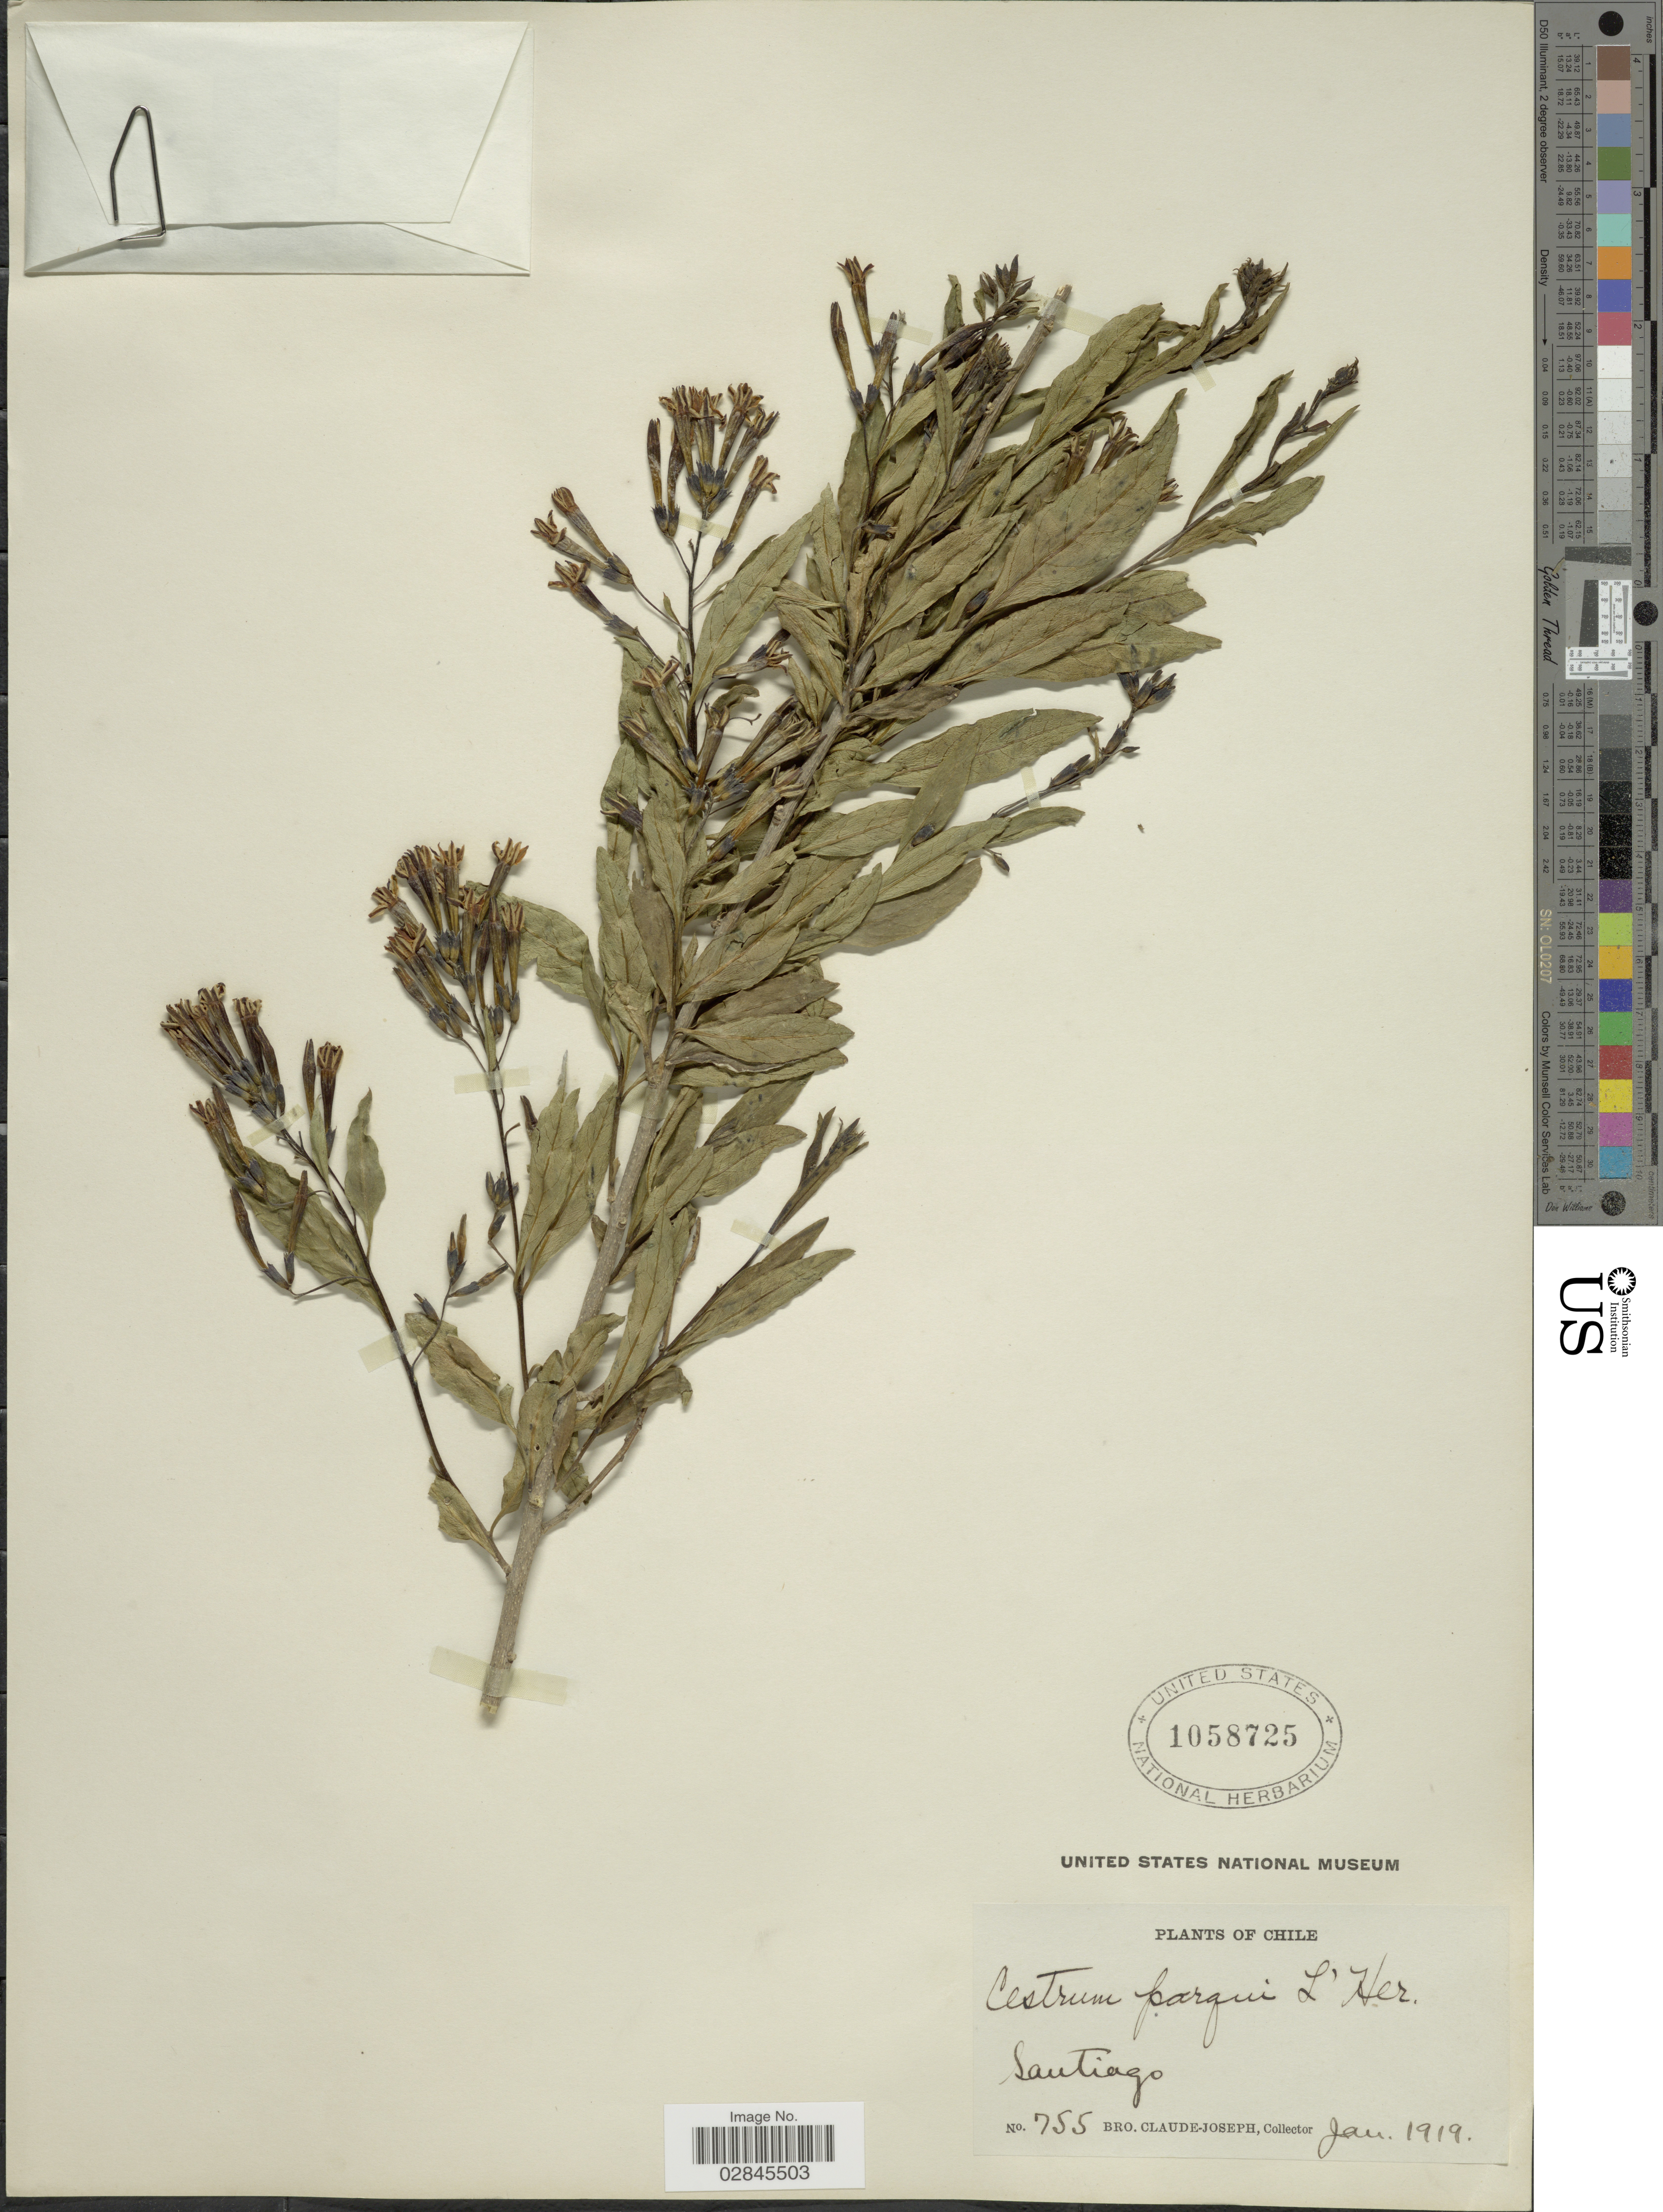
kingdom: Plantae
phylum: Tracheophyta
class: Magnoliopsida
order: Solanales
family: Solanaceae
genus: Cestrum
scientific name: Cestrum parqui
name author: L'Hér.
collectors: Bro. Claude-Joseph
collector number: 755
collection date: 1919-01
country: Chile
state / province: Región Metropolitana (RM)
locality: Santiago.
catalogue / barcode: US 1058725